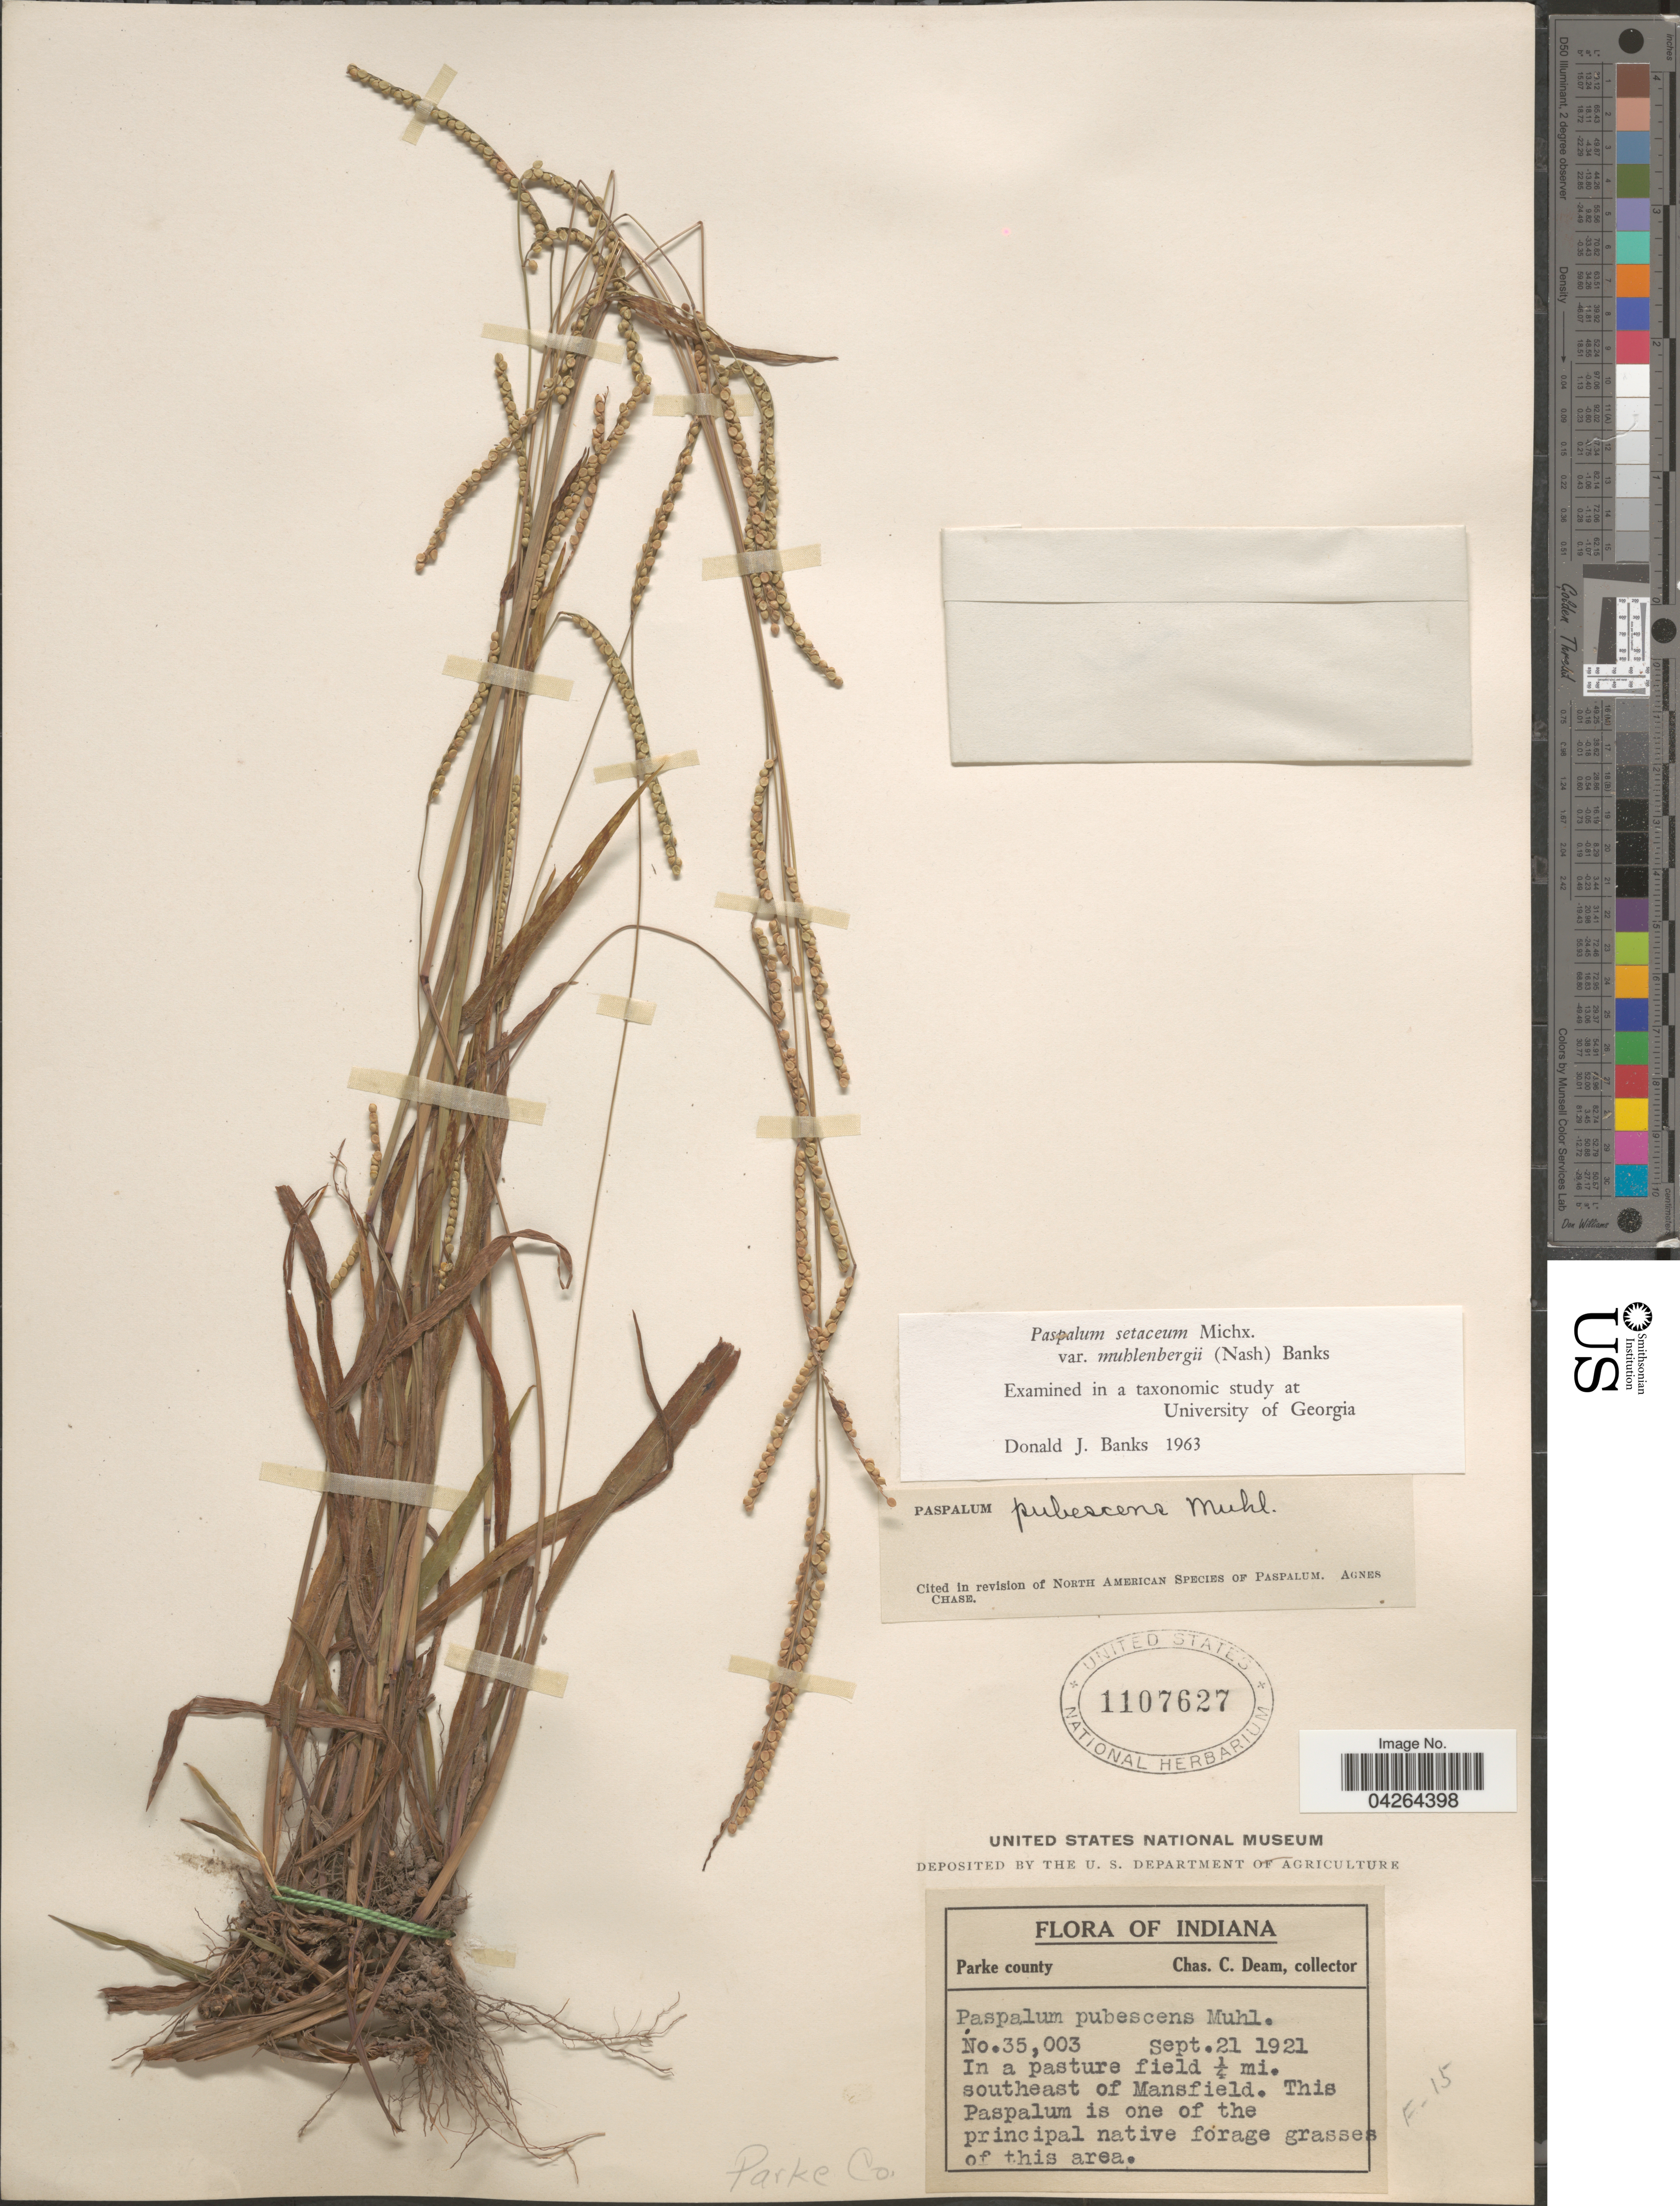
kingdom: Plantae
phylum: Tracheophyta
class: Liliopsida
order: Poales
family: Poaceae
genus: Paspalum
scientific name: Paspalum setaceum var. muhlenbergii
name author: (Nash) D.J. Banks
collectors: C. C. Deam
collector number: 35003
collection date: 1921-09-21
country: United States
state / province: Indiana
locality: Parke county. In a pasture field ¼ mi. southeast of Mansfield. Parke Co.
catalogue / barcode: US 1107627